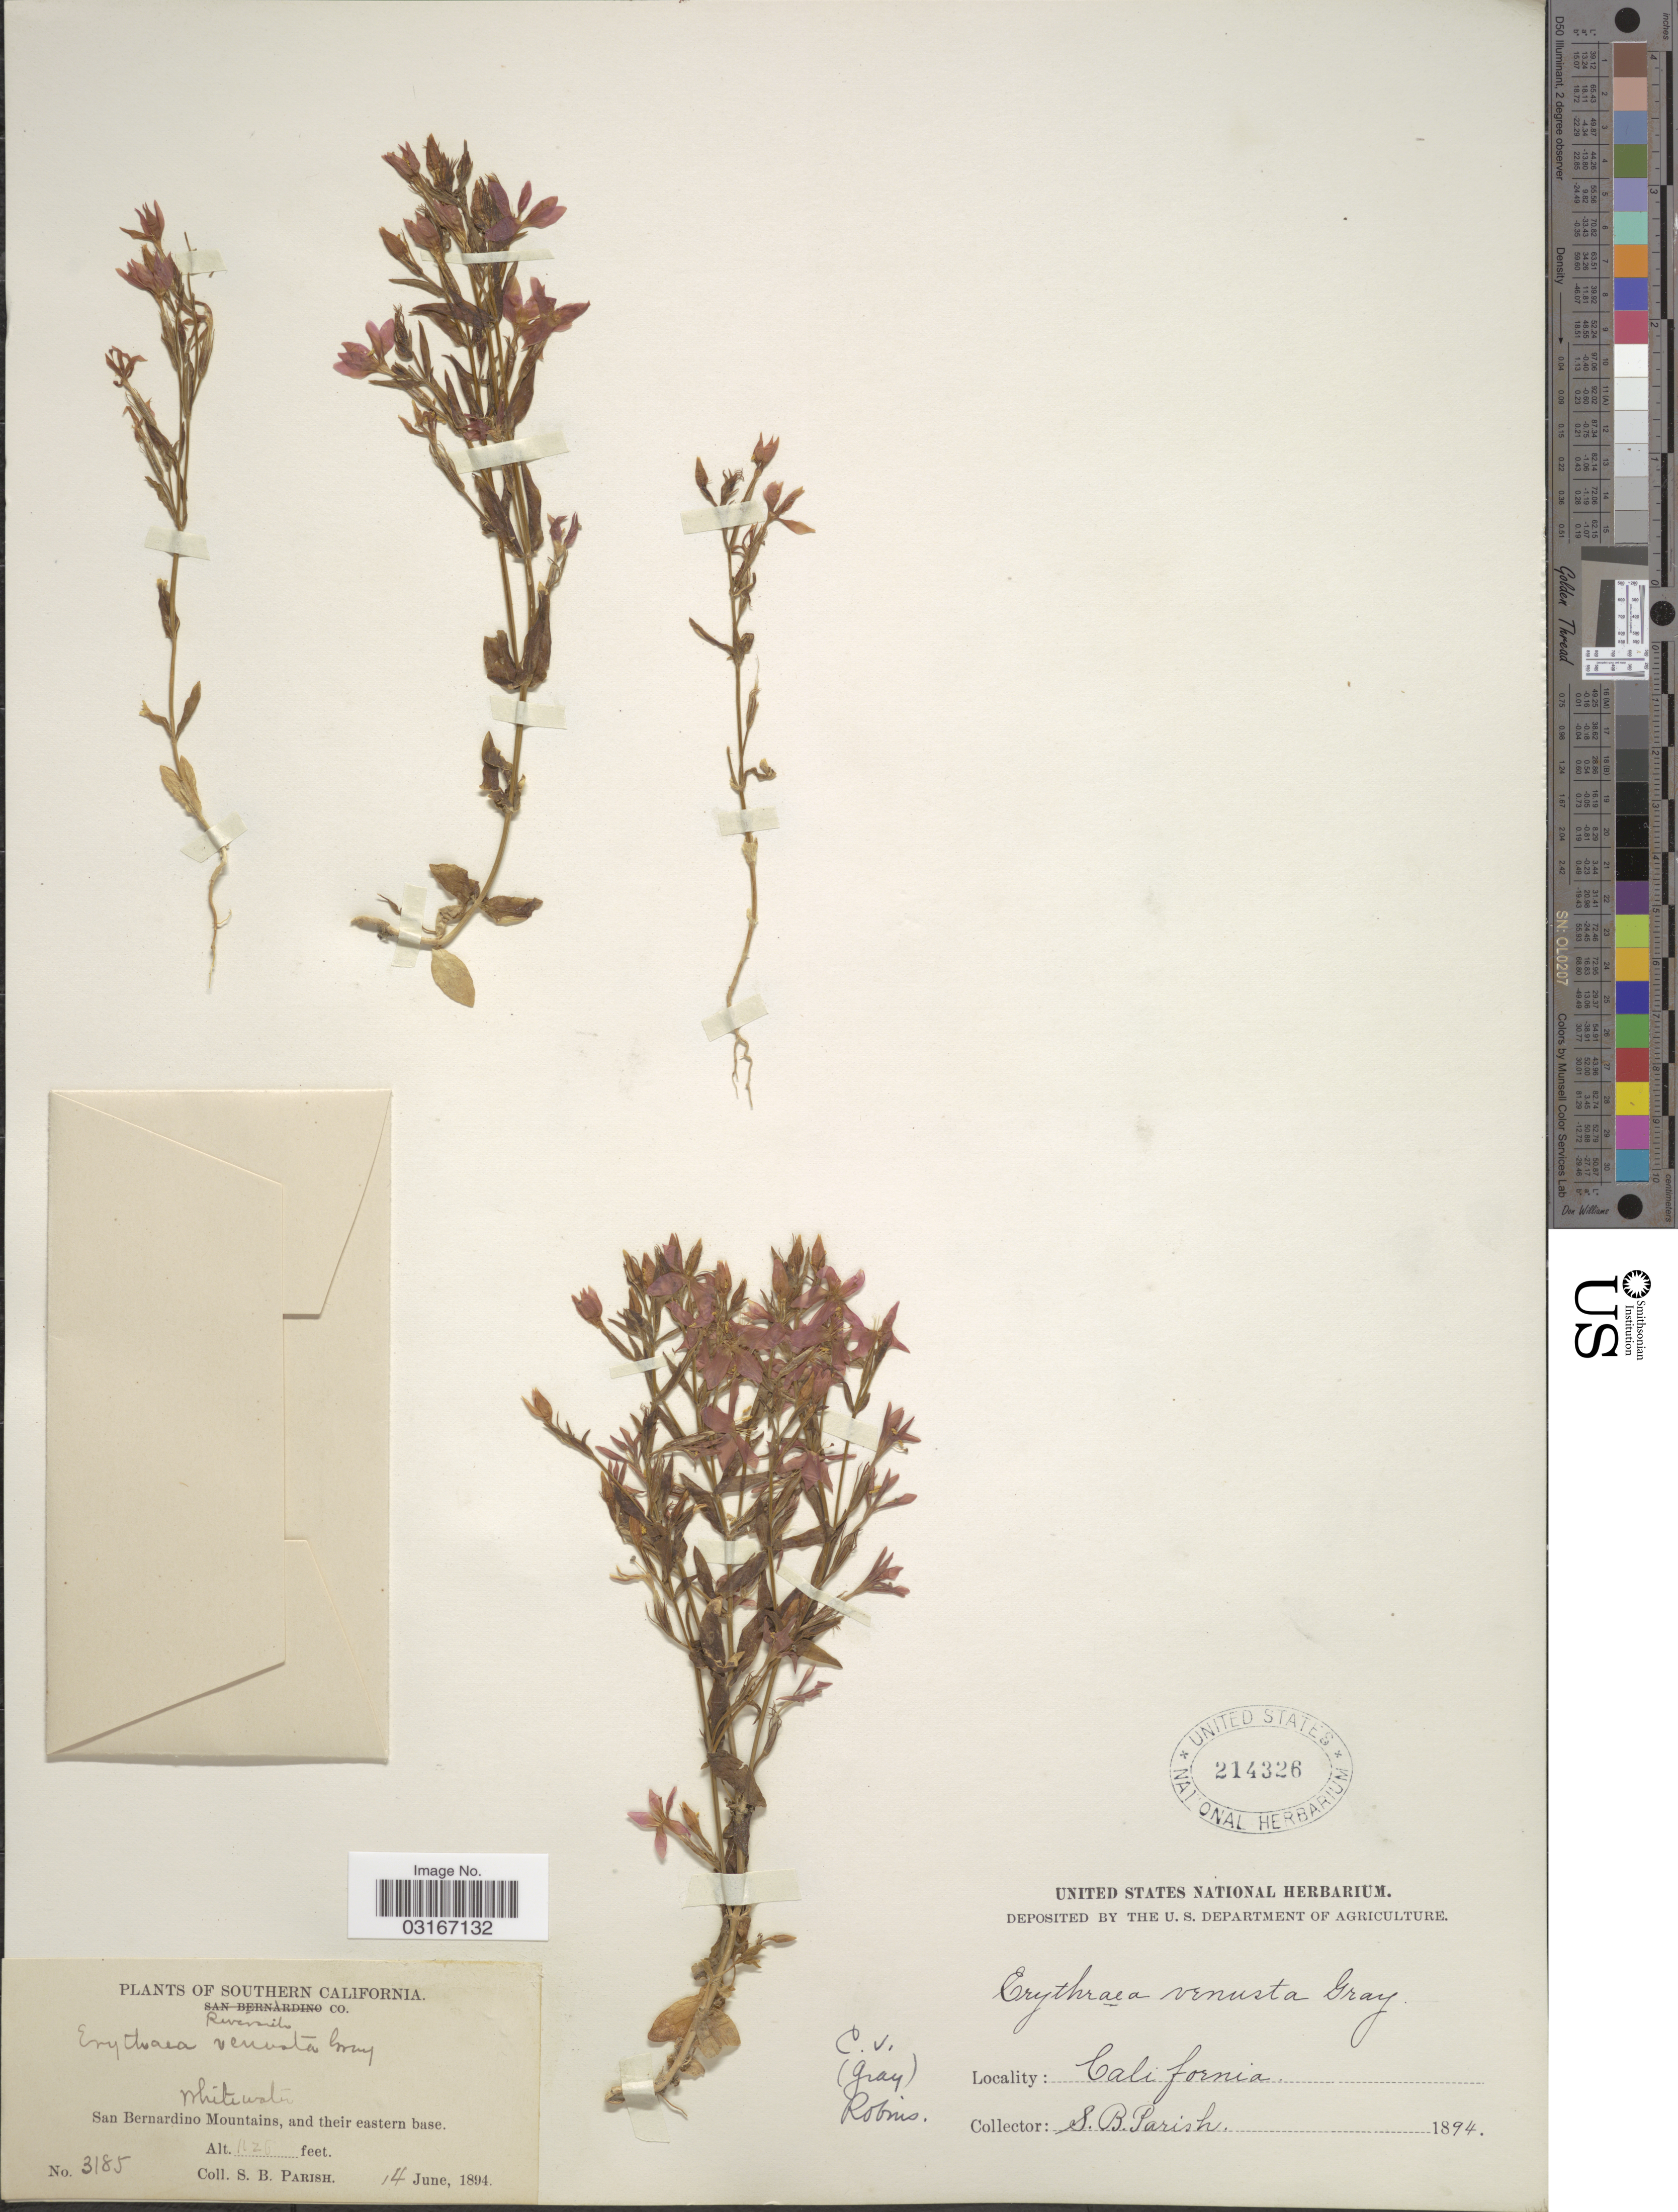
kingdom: Plantae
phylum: Tracheophyta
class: Magnoliopsida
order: Gentianales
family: Gentianaceae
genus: Centaurium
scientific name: Centaurium venustum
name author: (A. Gray) B.L. Rob.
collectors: S. B. Parish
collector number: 3185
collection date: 1894-06-14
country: United States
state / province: California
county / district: San Bernardino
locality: Southern California. Riverside Co. San Bernardino Mountains, and their eastern base.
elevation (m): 343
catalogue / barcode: US 214326